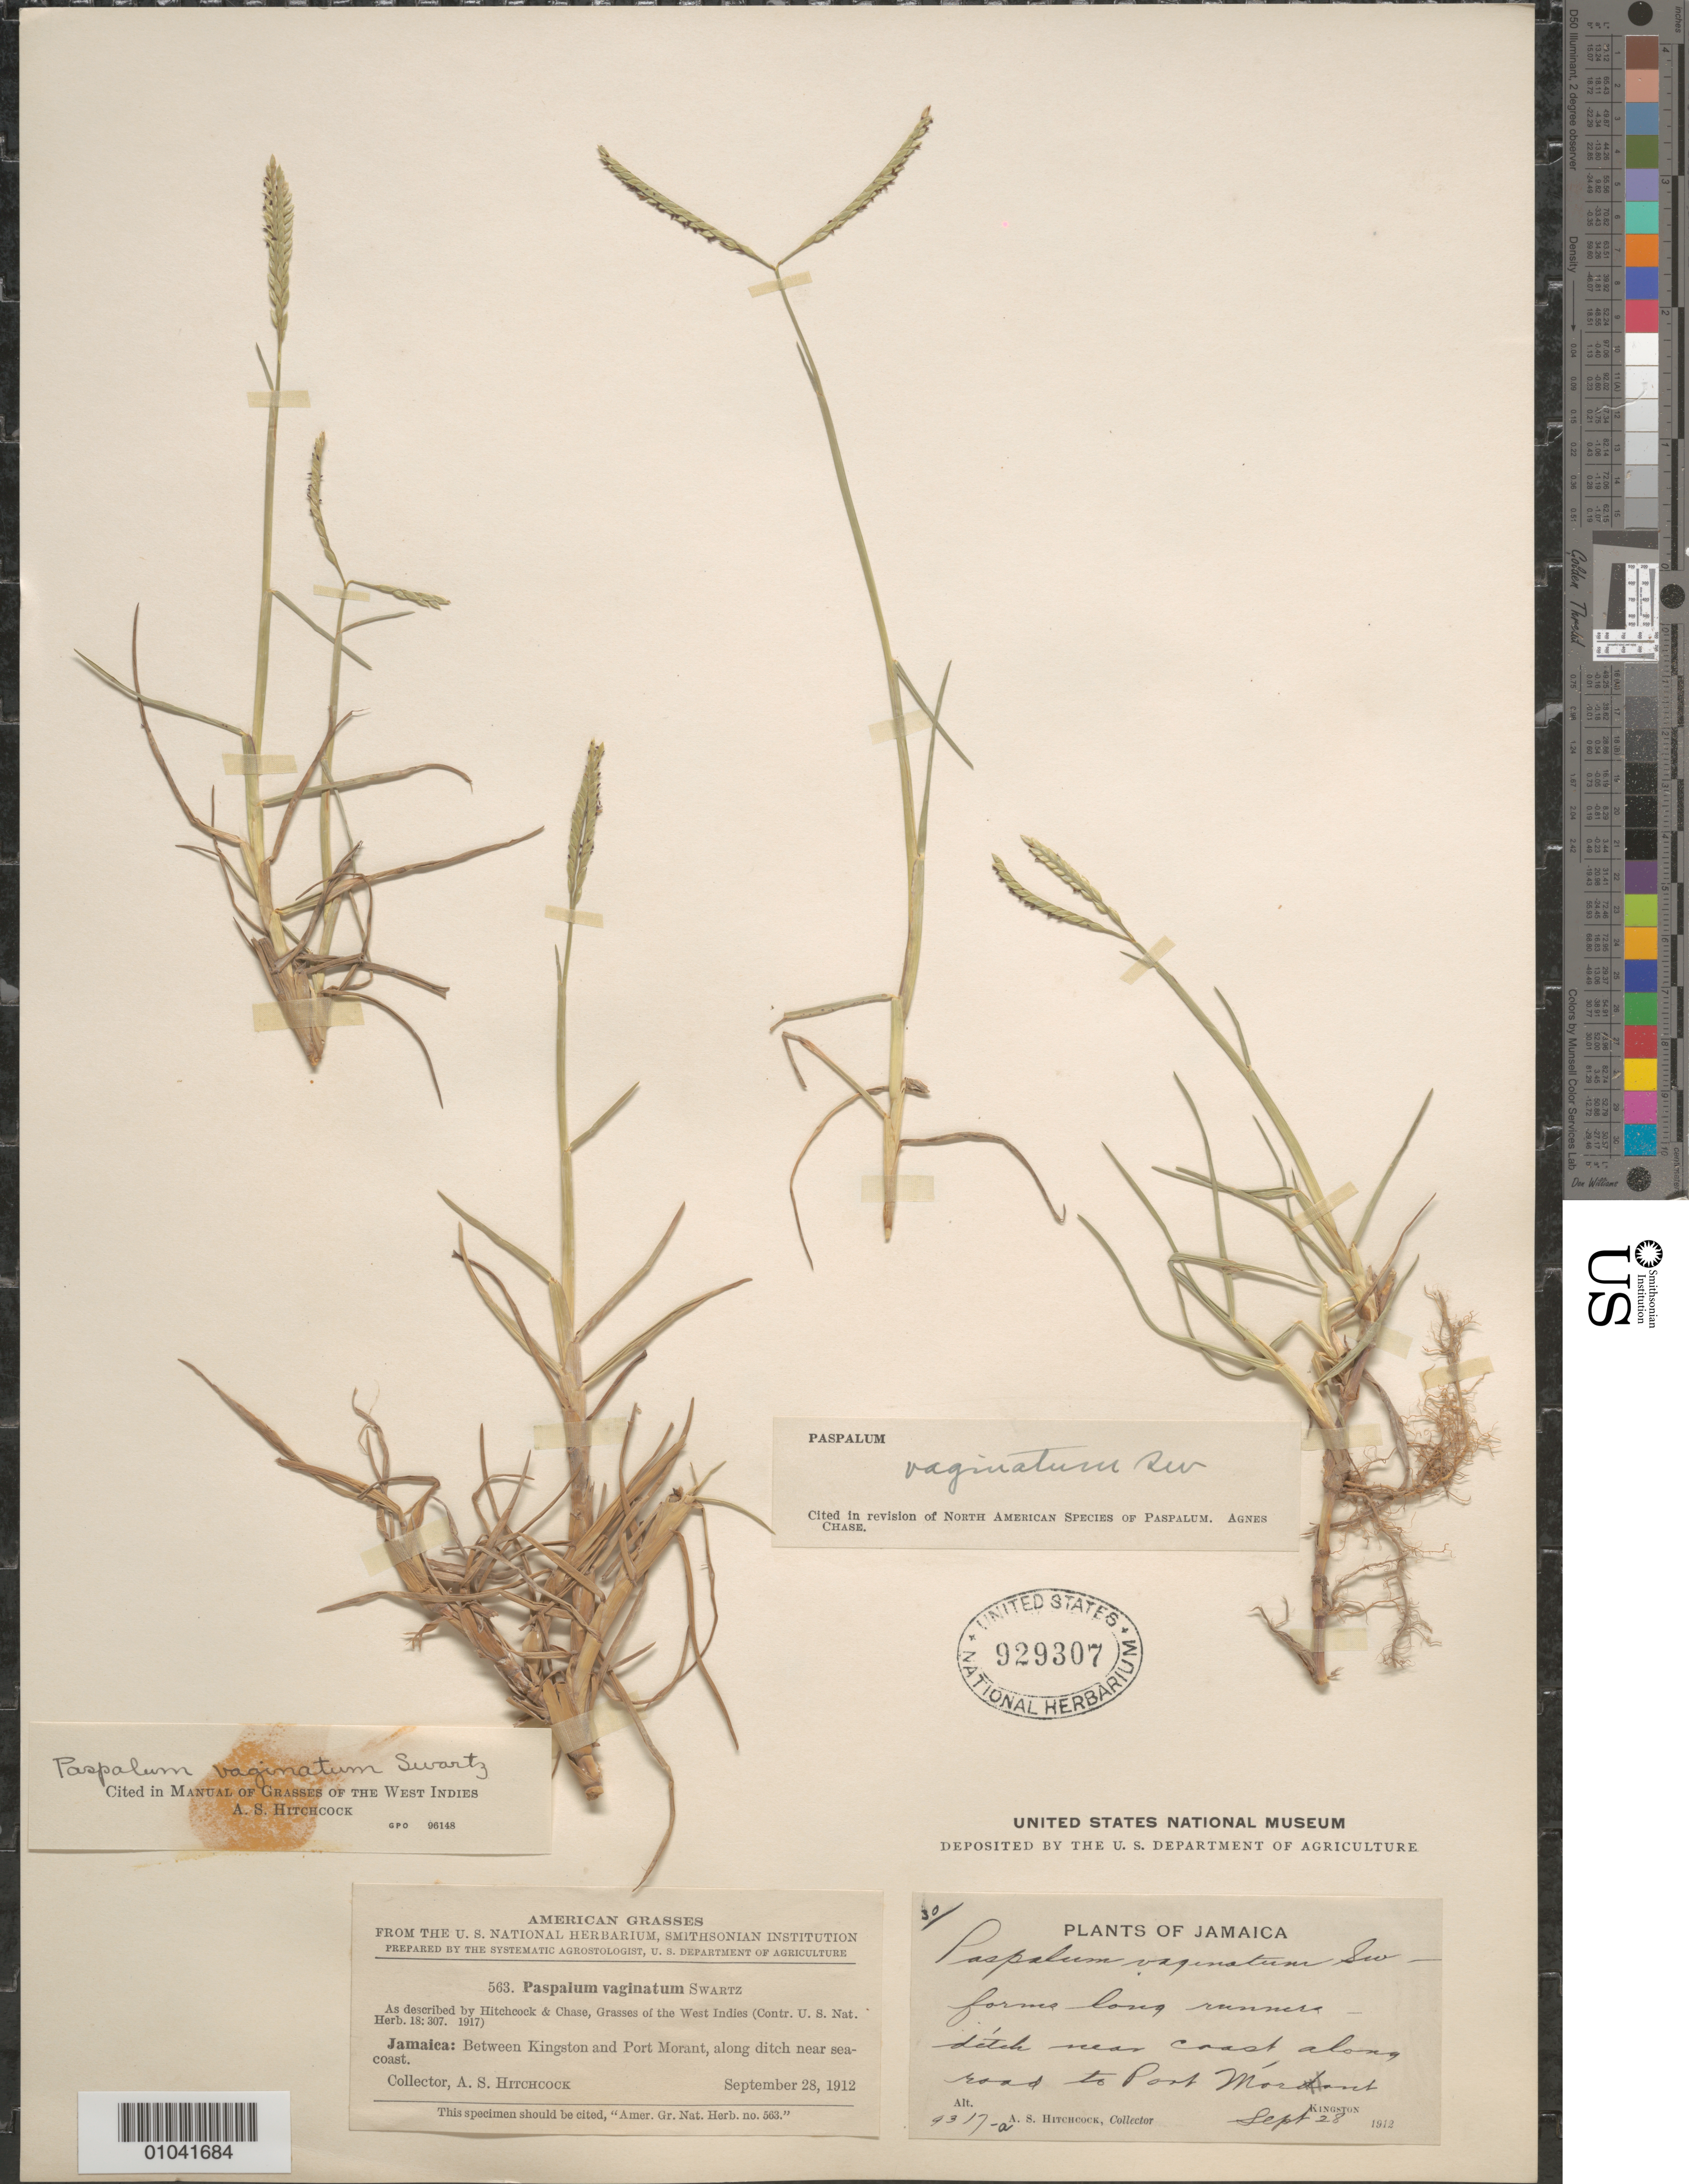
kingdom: Plantae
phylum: Tracheophyta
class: Liliopsida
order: Poales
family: Poaceae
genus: Paspalum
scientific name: Paspalum vaginatum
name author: Sw.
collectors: A. S. Hitchcock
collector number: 9317a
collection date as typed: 28 Sep 1912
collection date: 1912-09-28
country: Jamaica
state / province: Kingston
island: Jamaica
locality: Along road to Port Morant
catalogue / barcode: US 929307